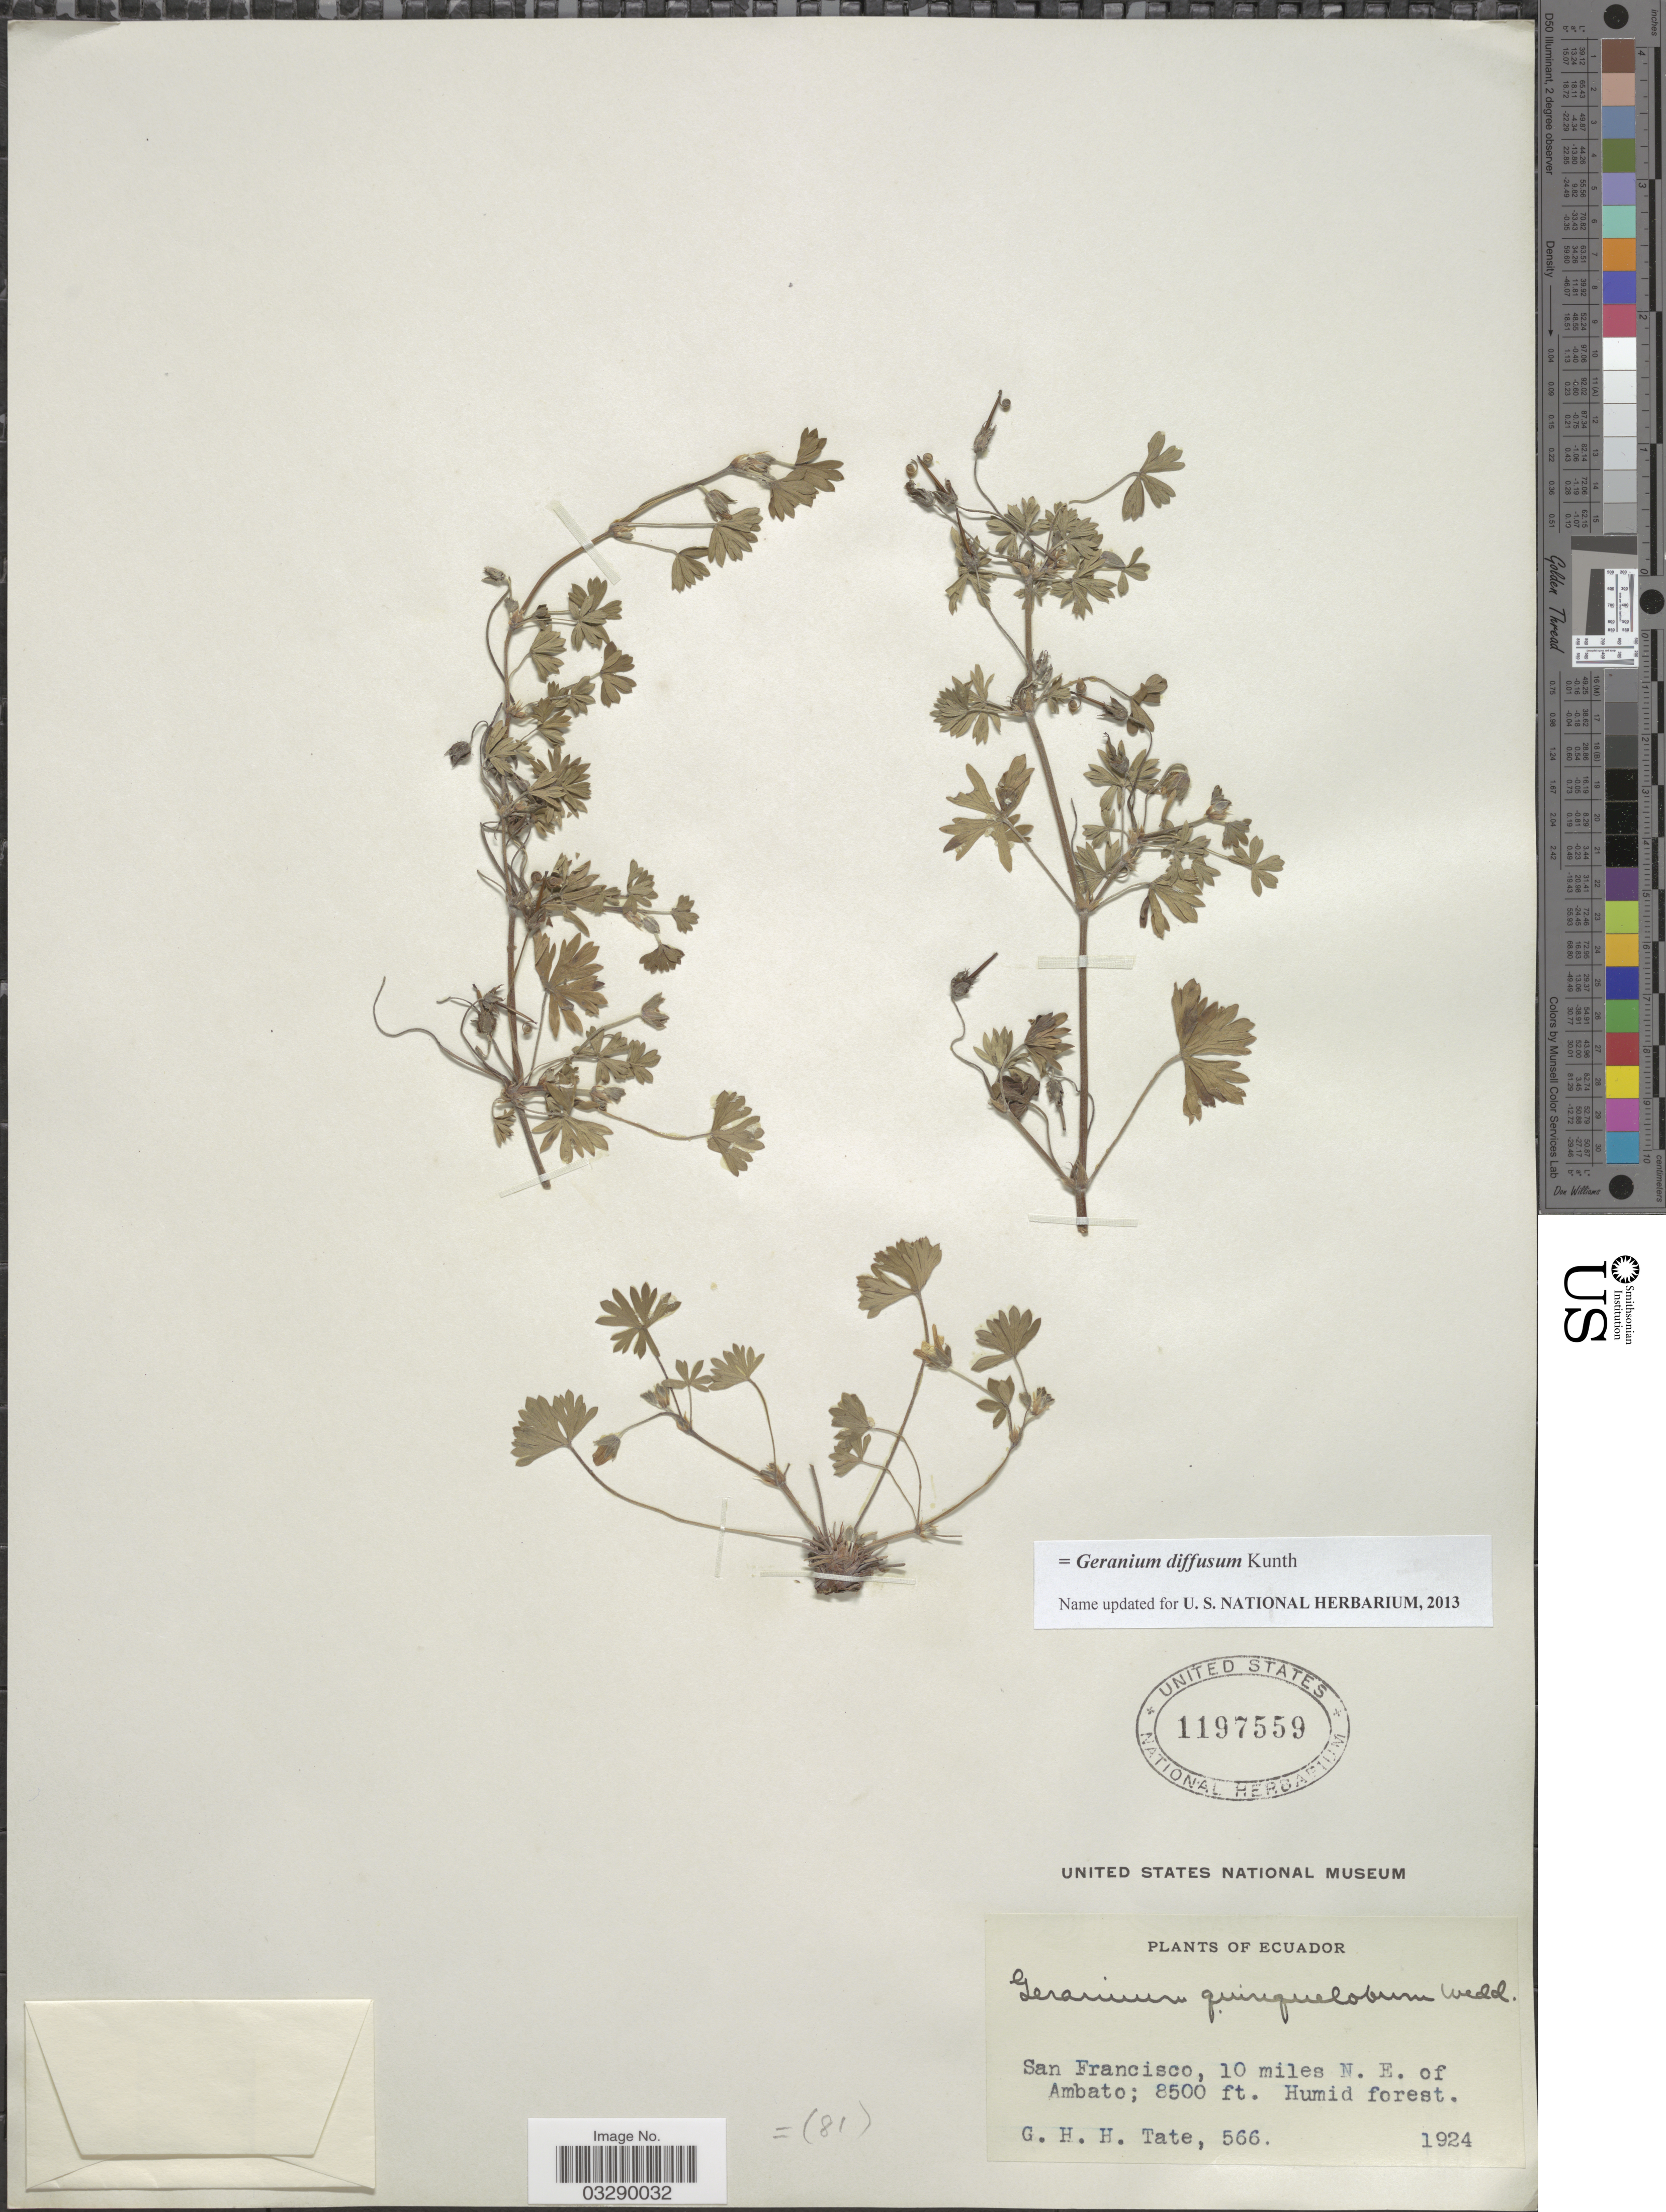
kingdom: Plantae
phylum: Tracheophyta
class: Magnoliopsida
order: Geraniales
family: Geraniaceae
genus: Geranium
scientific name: Geranium diffusum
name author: Kunth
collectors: G. H. H.Tate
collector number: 566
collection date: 1924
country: Ecuador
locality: San Francisco, 10 miles N. E. of Ambato.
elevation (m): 2591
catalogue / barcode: US 1197559